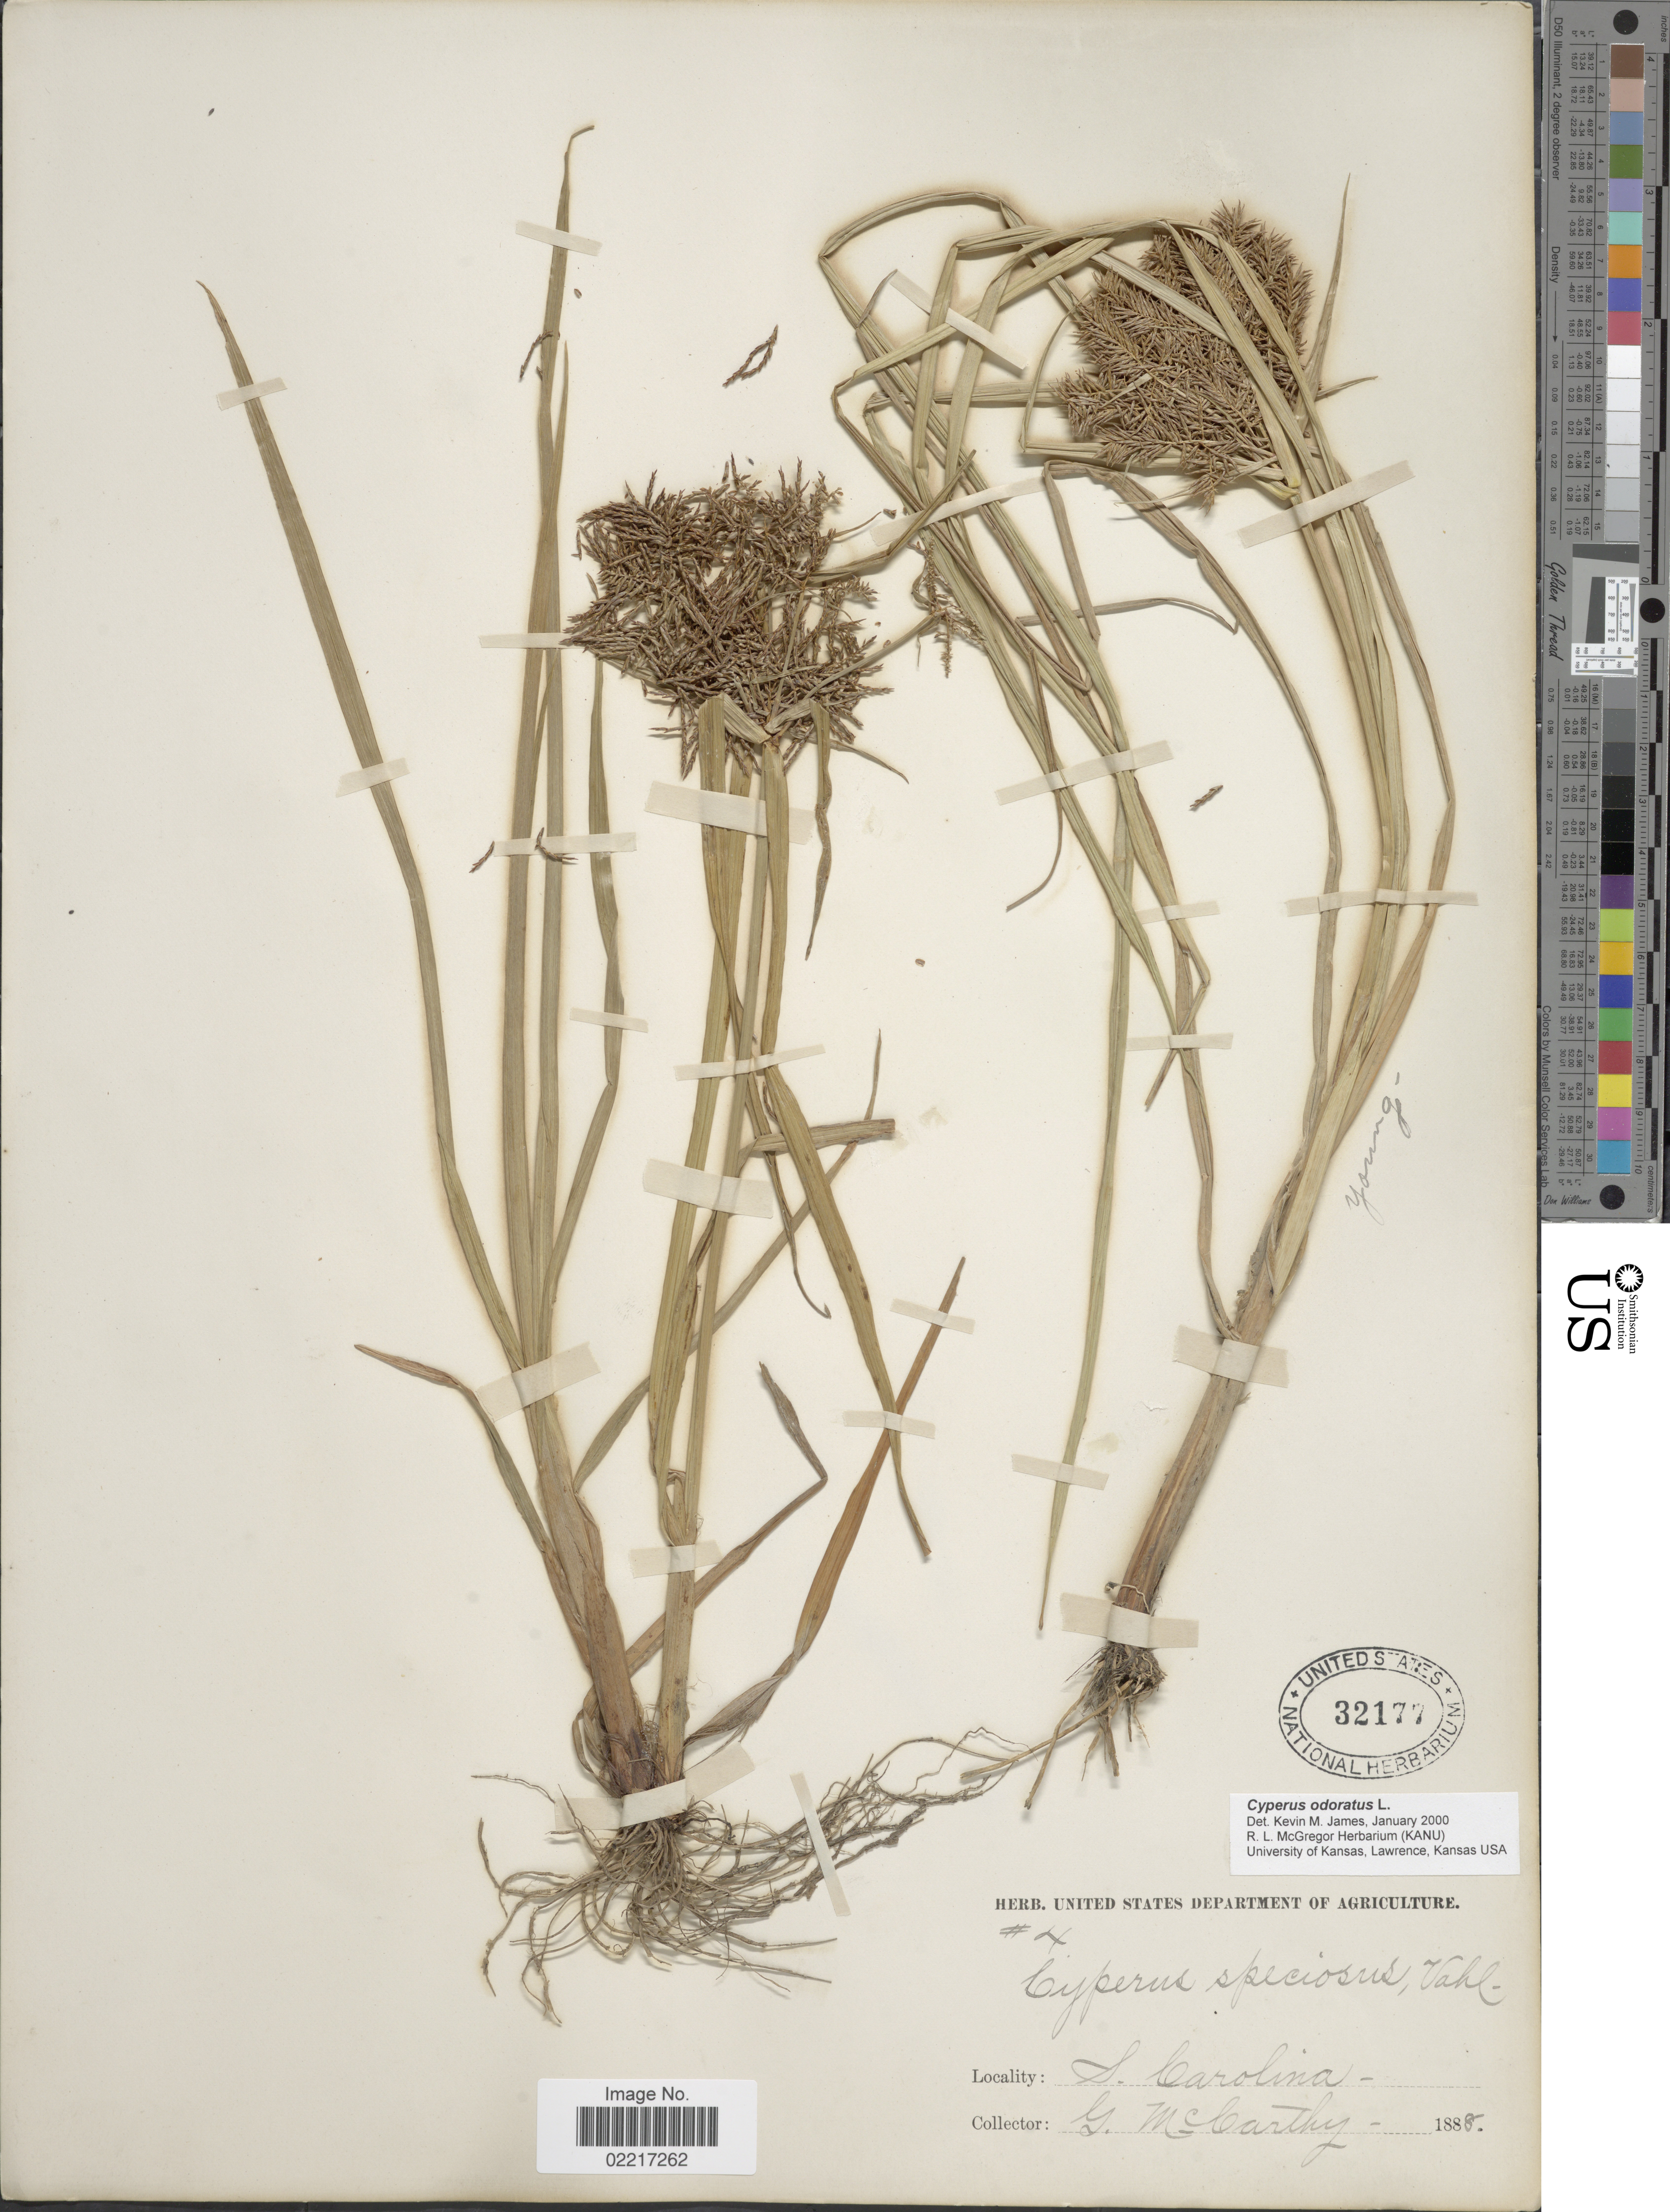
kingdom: Plantae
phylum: Tracheophyta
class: Liliopsida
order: Poales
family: Cyperaceae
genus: Cyperus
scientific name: Cyperus odoratus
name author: L.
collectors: G. McCarthy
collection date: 1888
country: United States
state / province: South Carolina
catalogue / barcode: US 32177